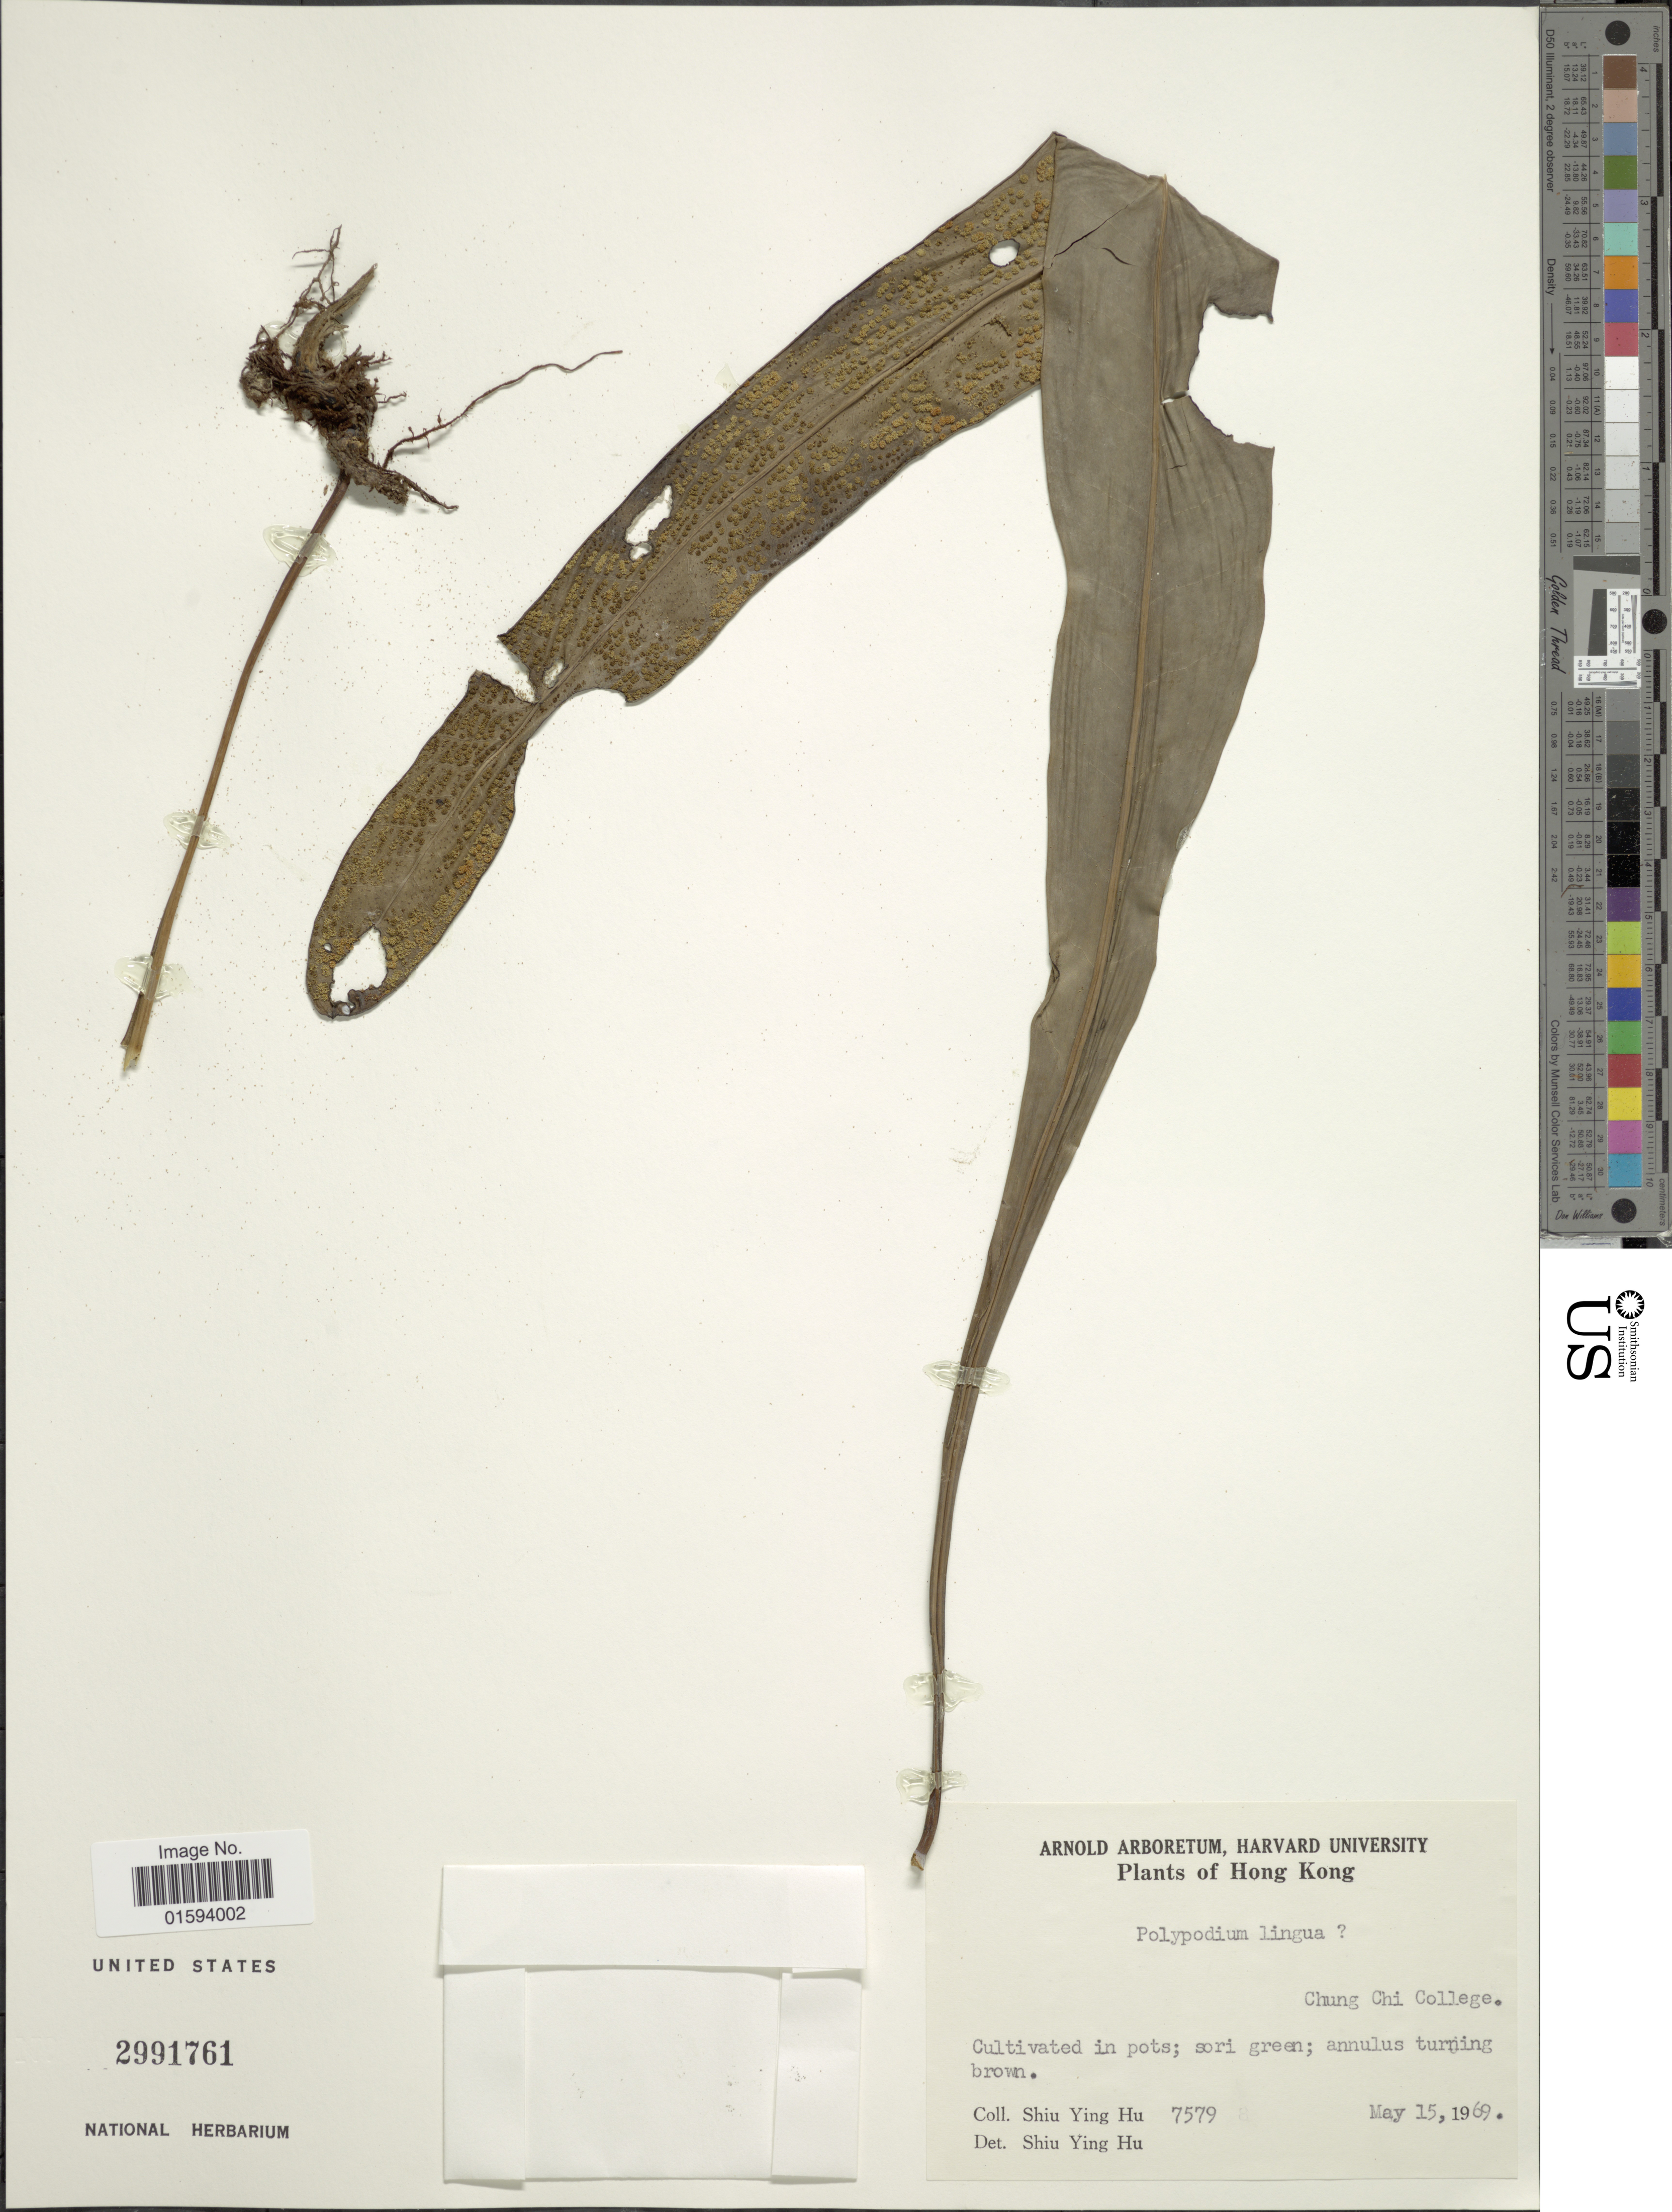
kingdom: Plantae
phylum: Tracheophyta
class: Polypodiopsida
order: Polypodiales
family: Polypodiaceae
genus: Polypodium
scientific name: Polypodium lingua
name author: (Thunb.) Sw.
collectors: S. Y. Hu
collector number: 7579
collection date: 1969-05-15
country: China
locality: Chung Chi College. Cultivated in pots; sori green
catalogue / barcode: US 2991761